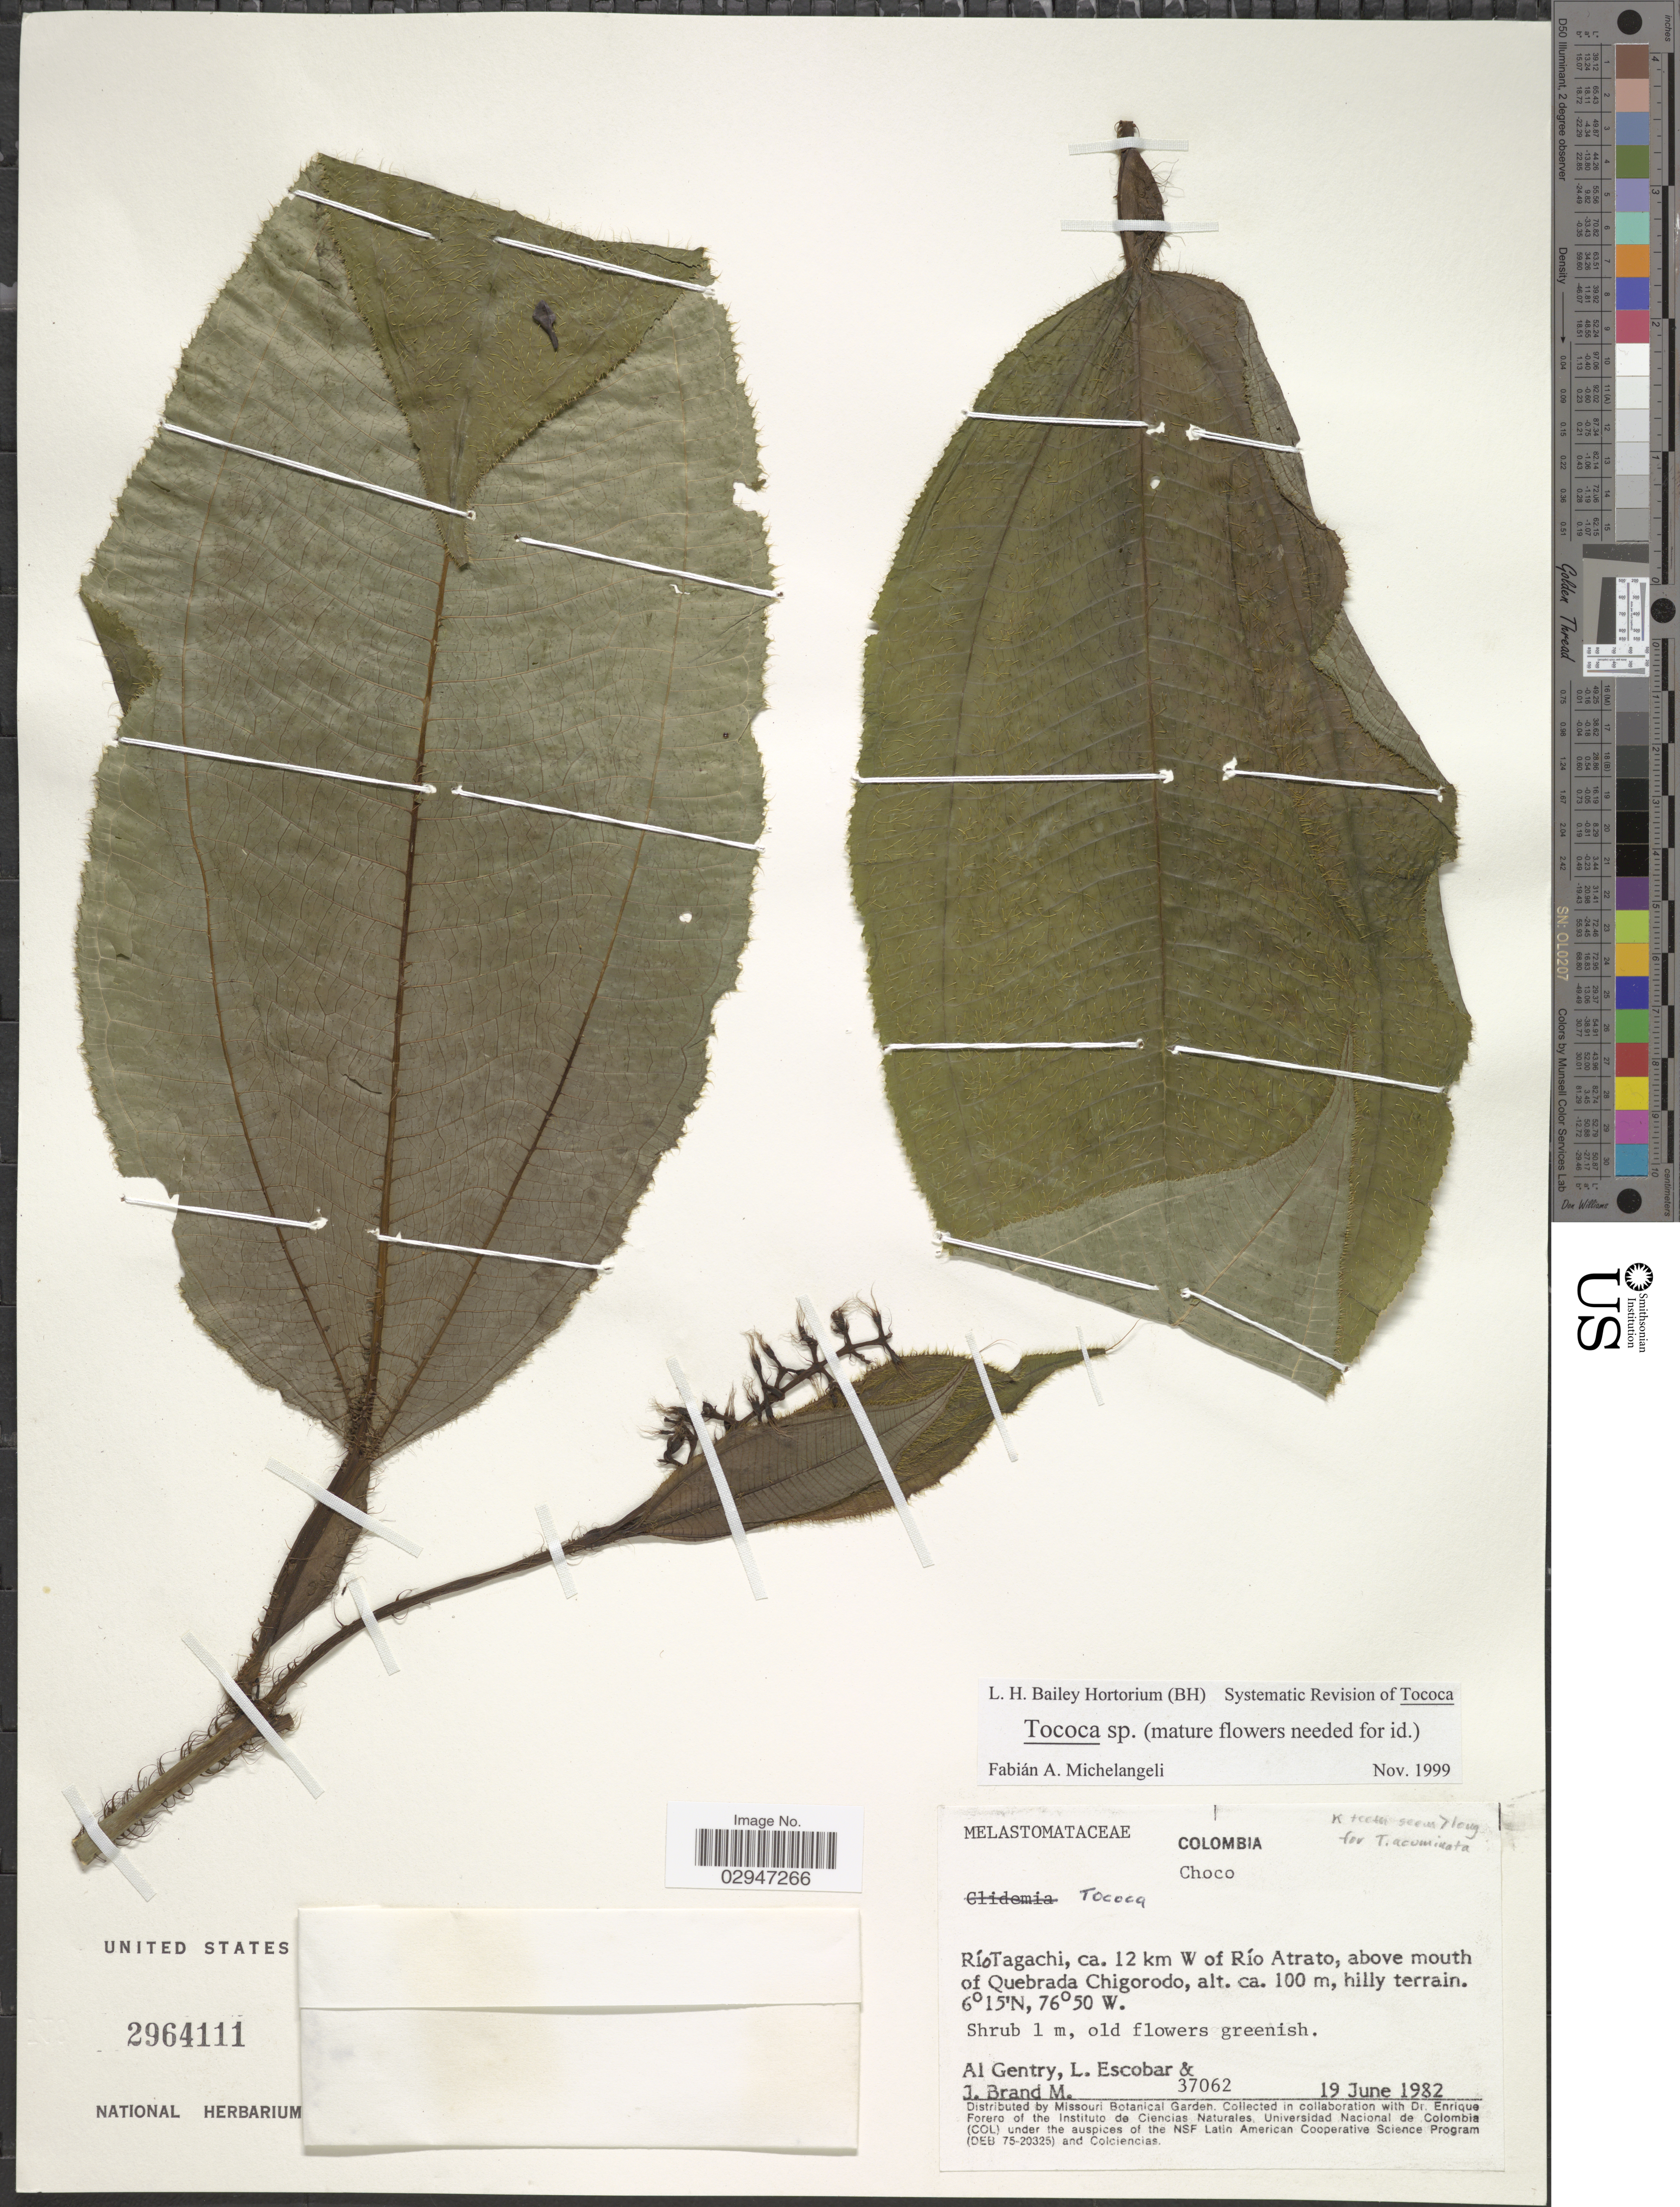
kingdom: Plantae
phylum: Tracheophyta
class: Magnoliopsida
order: Myrtales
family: Melastomataceae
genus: Tococa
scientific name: Tococa sp.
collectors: A. H. Gentry, L. Escobar & J. Brand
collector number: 37062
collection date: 1982-06-19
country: Colombia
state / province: Chocó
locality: Río Tagachi, ca. 12 km W of Río Atrato, above mouth of Quebrada Chigorodo.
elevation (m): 100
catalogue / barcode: US 2964111